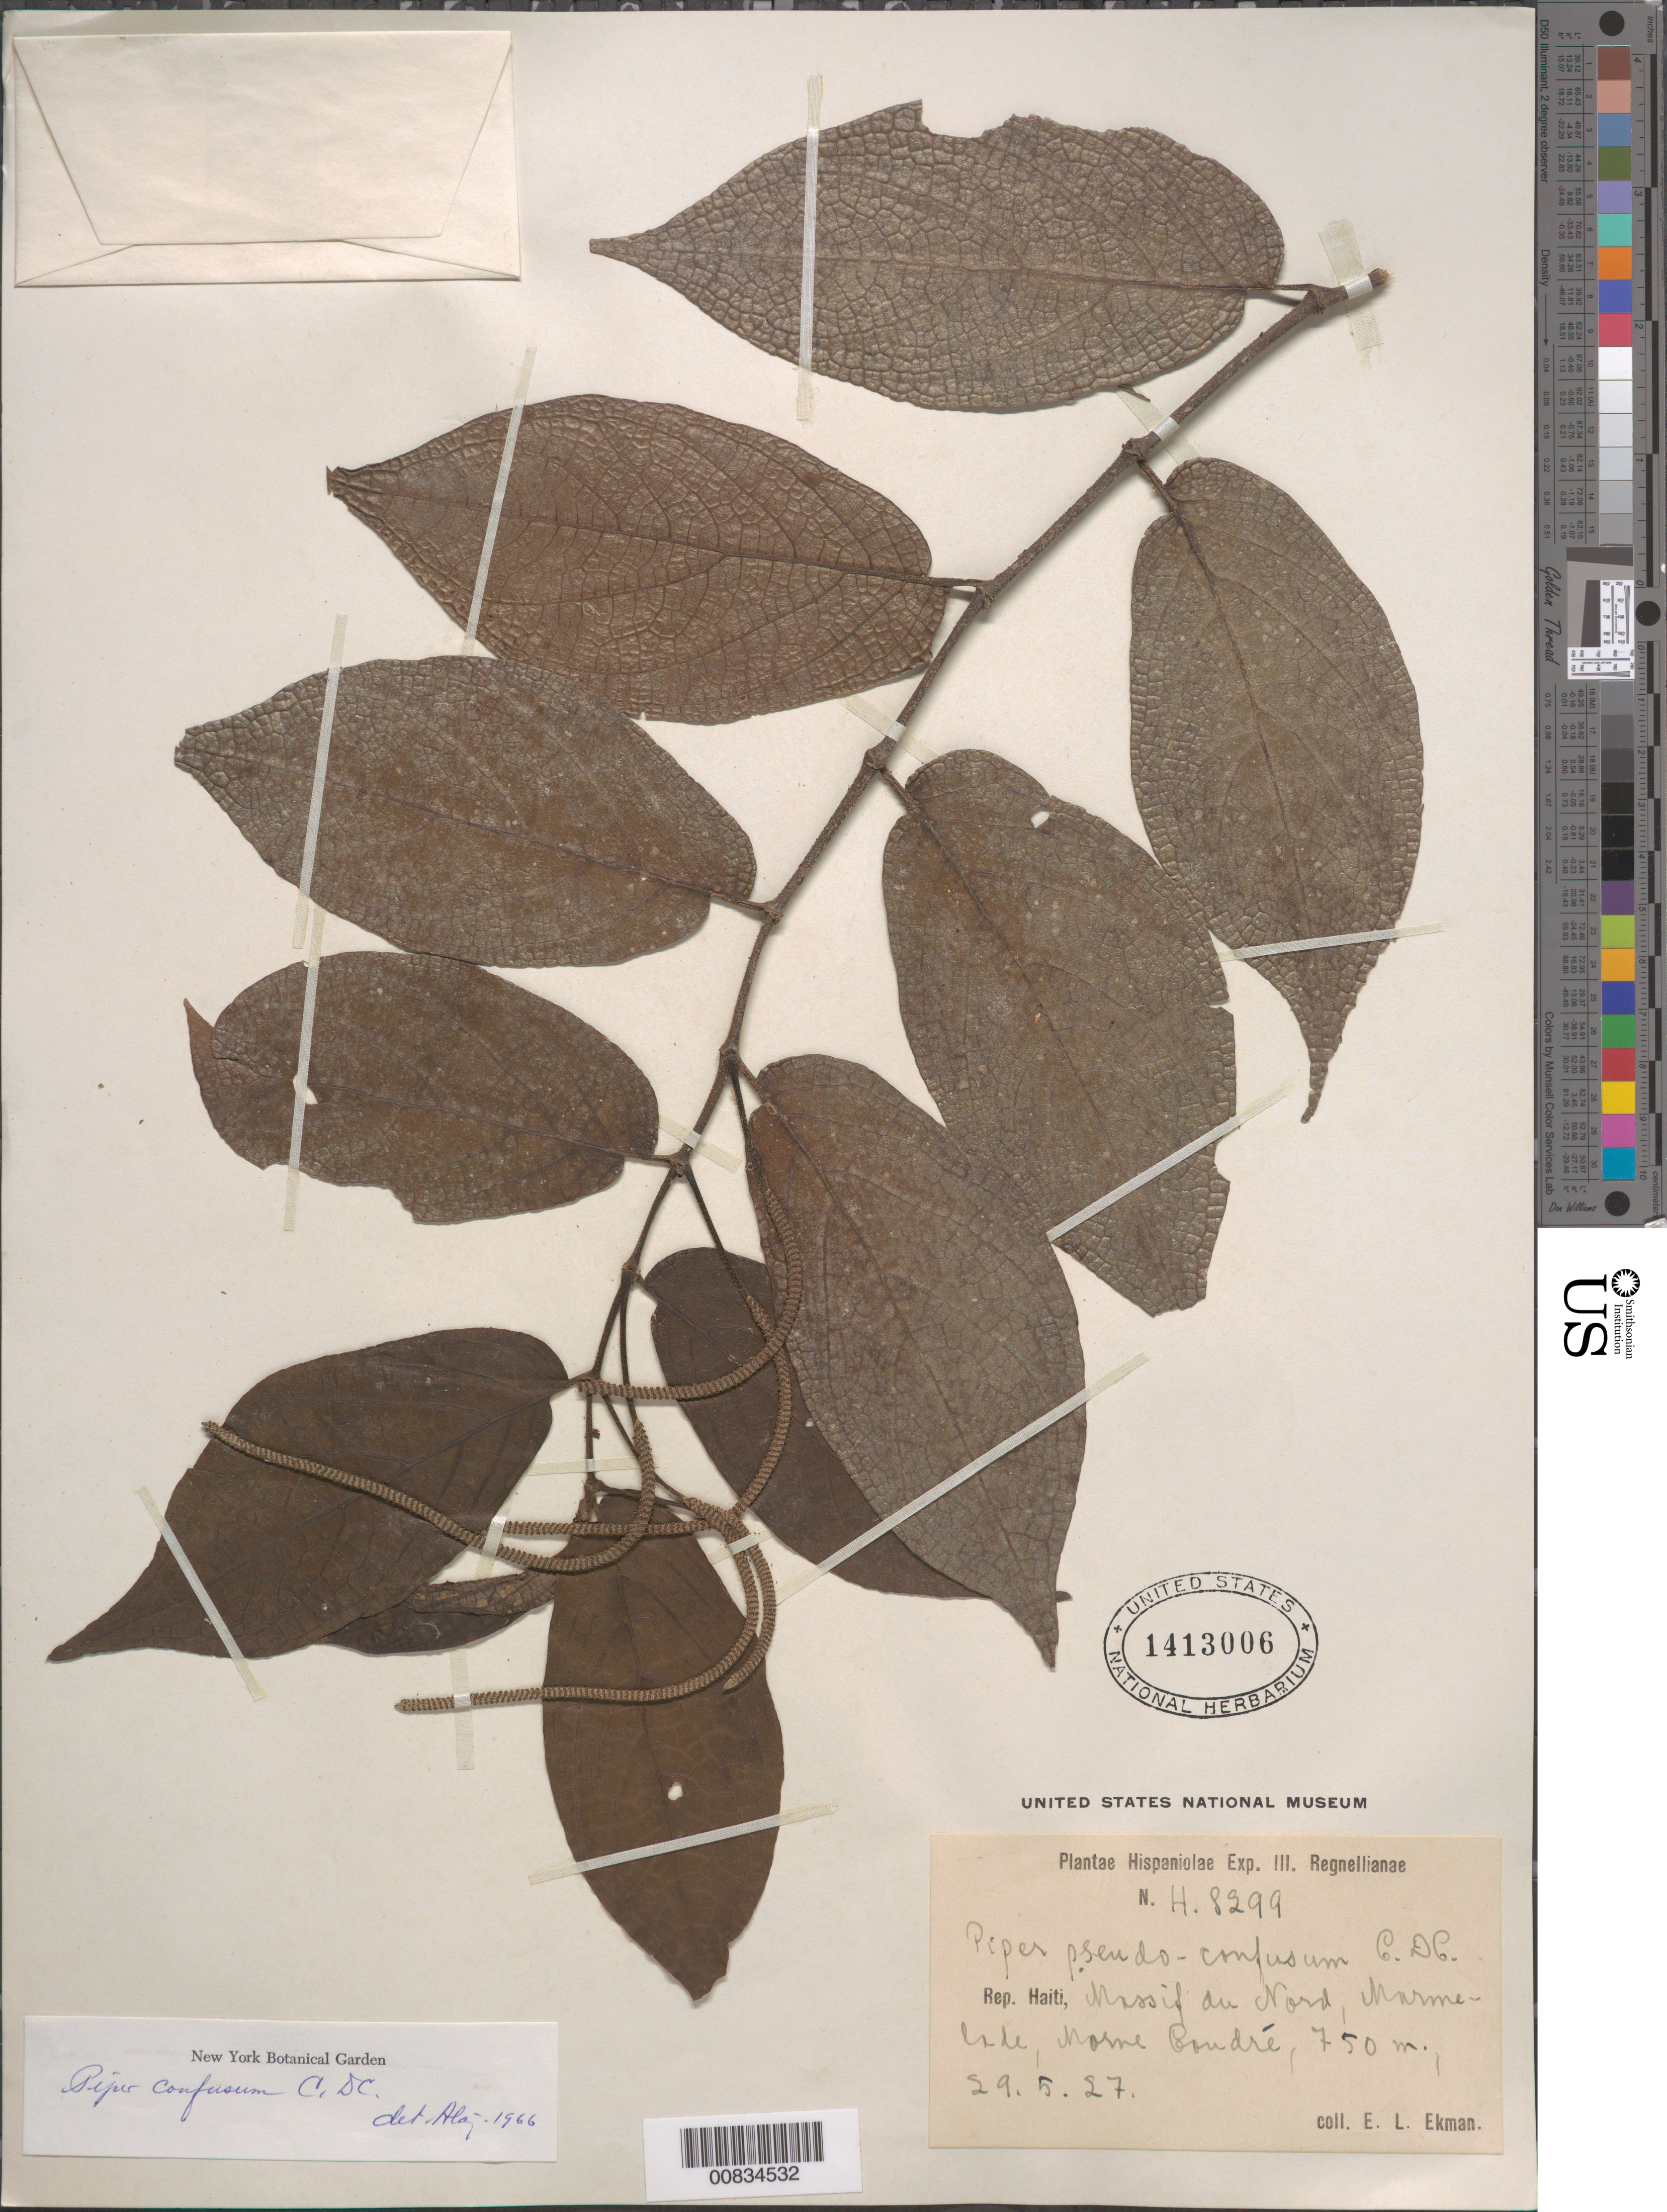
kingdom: Plantae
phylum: Tracheophyta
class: Magnoliopsida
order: Piperales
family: Piperaceae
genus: Piper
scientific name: Piper confusum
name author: C. DC.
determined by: Liogier, Alain H.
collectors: E. L. Ekman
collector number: H 8299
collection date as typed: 29 May 1927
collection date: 1927-05-29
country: Haiti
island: Hispaniola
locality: Massif du Nord, Marmelade, Morne Coudré.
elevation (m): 750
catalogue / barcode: US 1413006